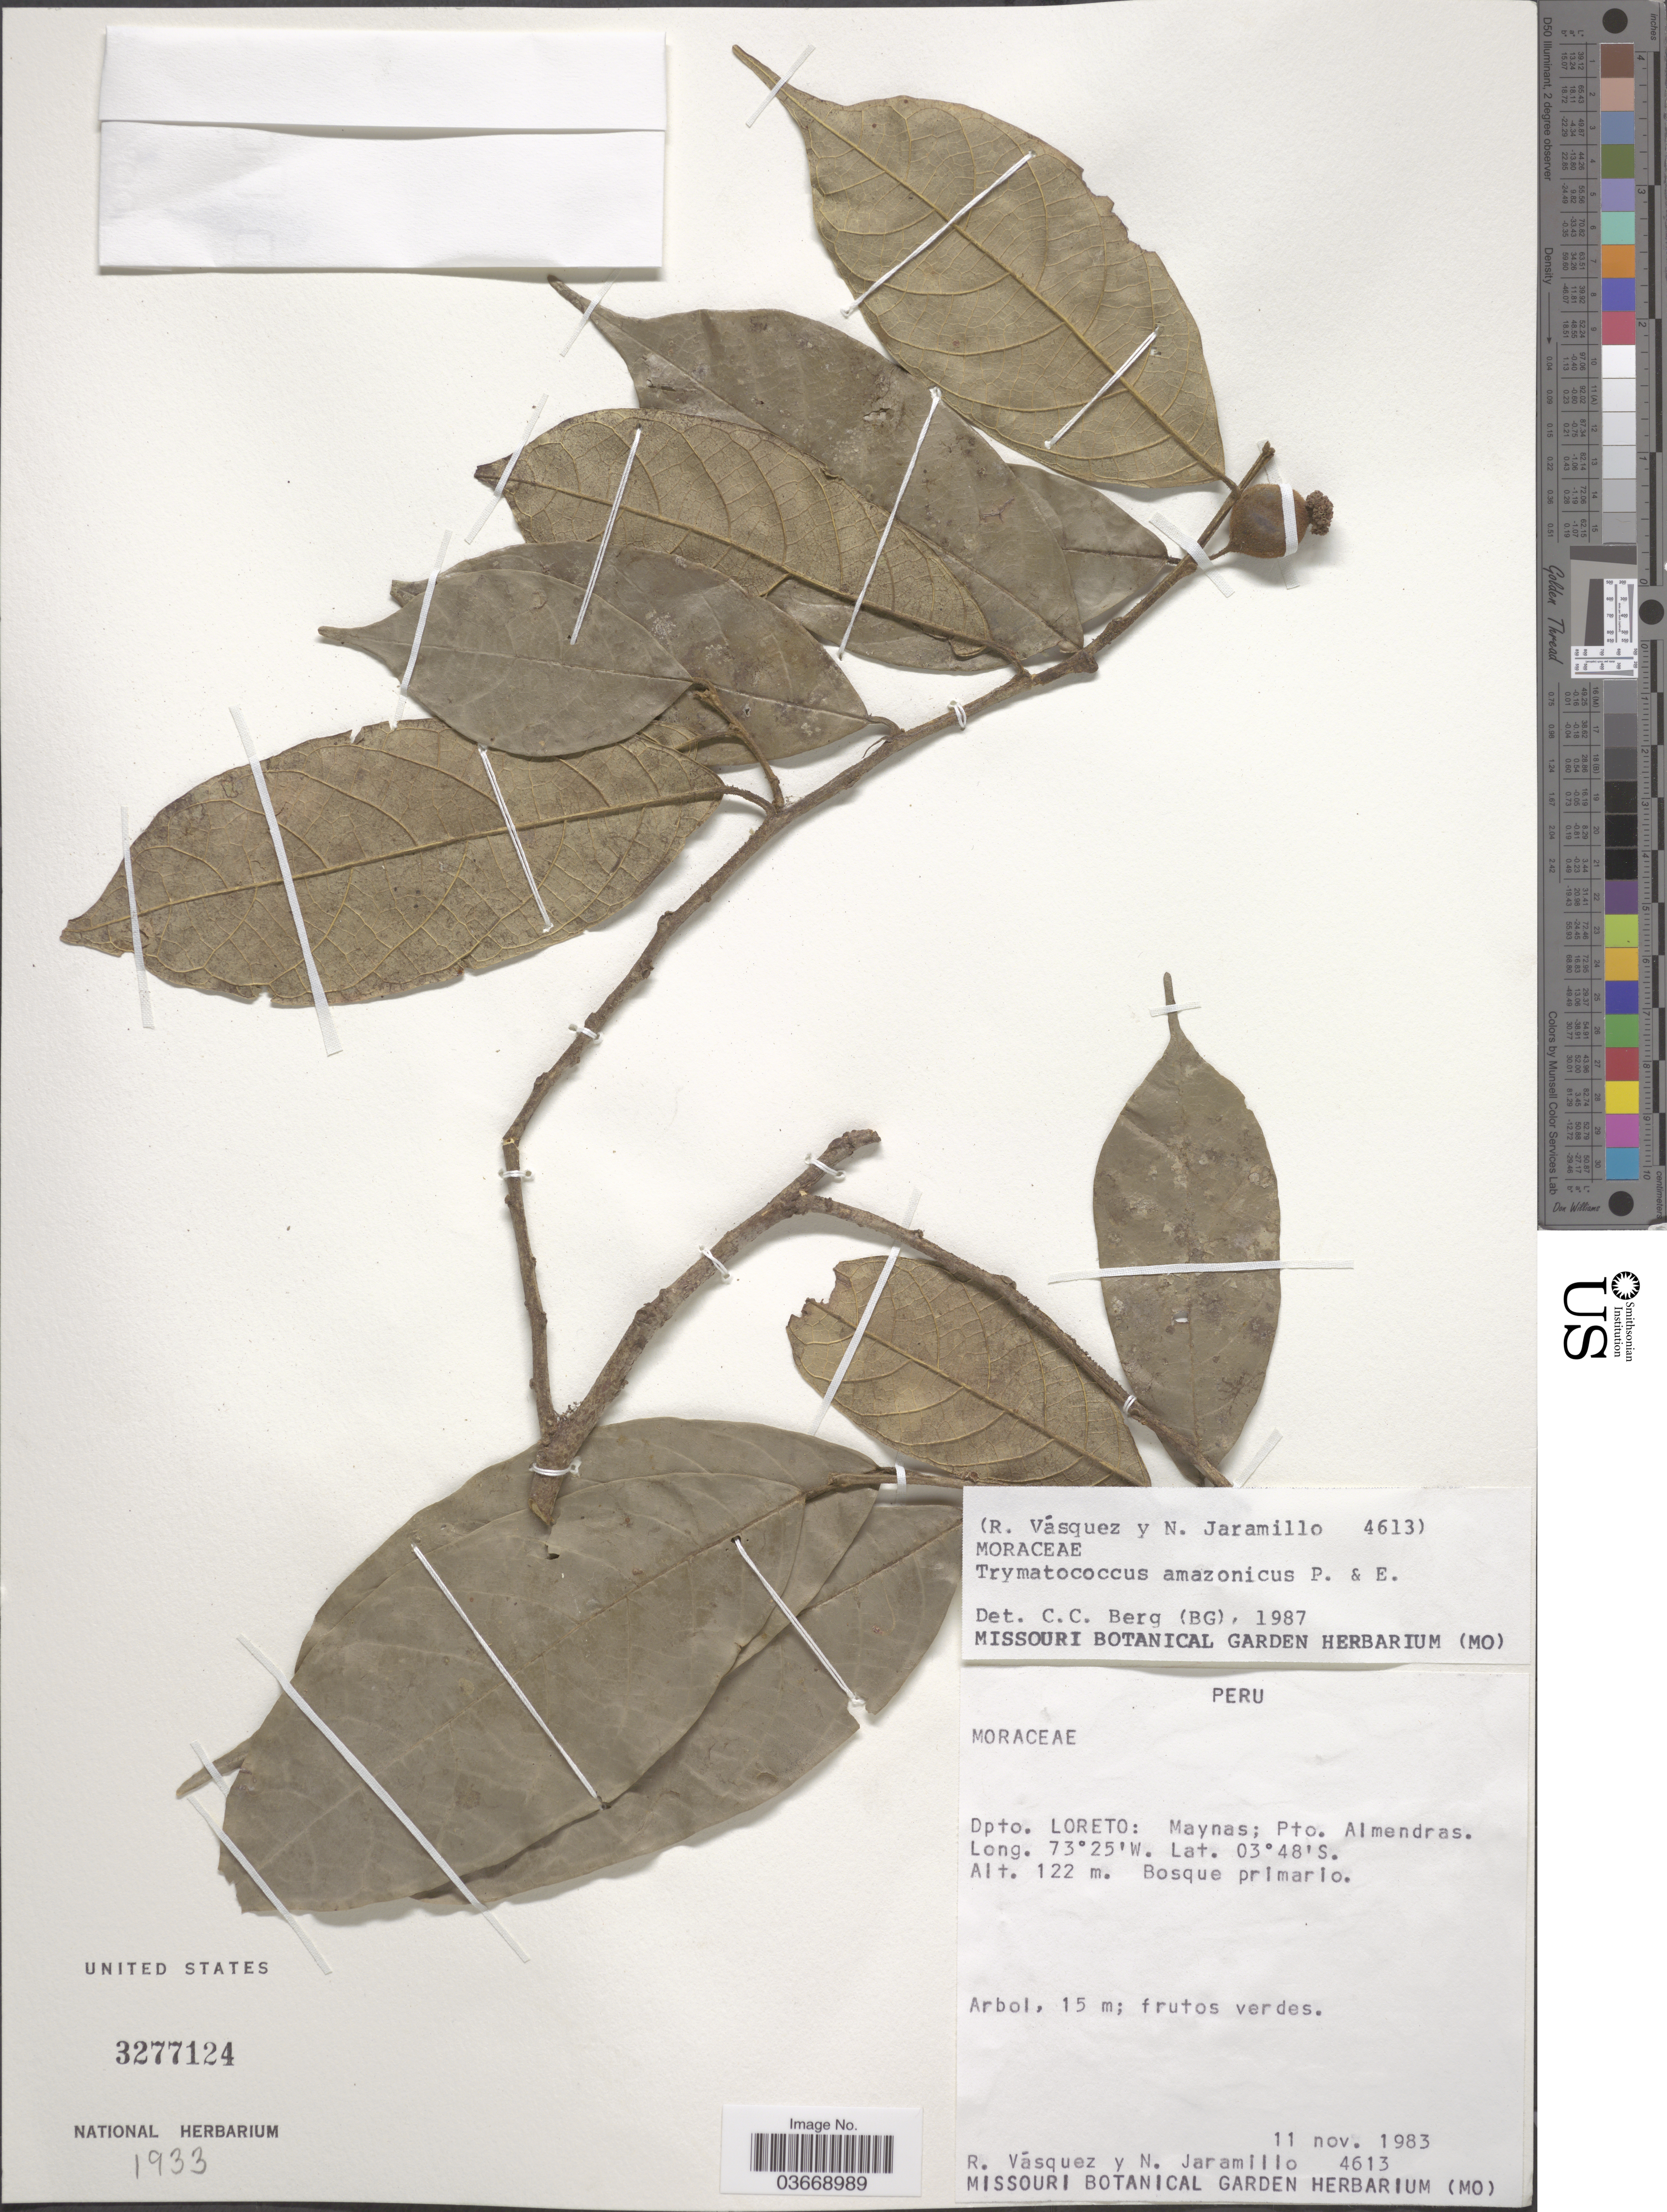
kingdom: Plantae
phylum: Tracheophyta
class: Magnoliopsida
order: Rosales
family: Moraceae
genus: Brosimum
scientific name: Brosimum amazonicum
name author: (Poepp. & Endl.) E. M. Gardner & Zerega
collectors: R. Vásquez & N. Jaramillo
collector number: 4613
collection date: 1983-11-11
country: Peru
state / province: Loreto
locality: Dpto. Loreto: Maynas; Pto. Almendras.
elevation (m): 122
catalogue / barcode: US 3277124